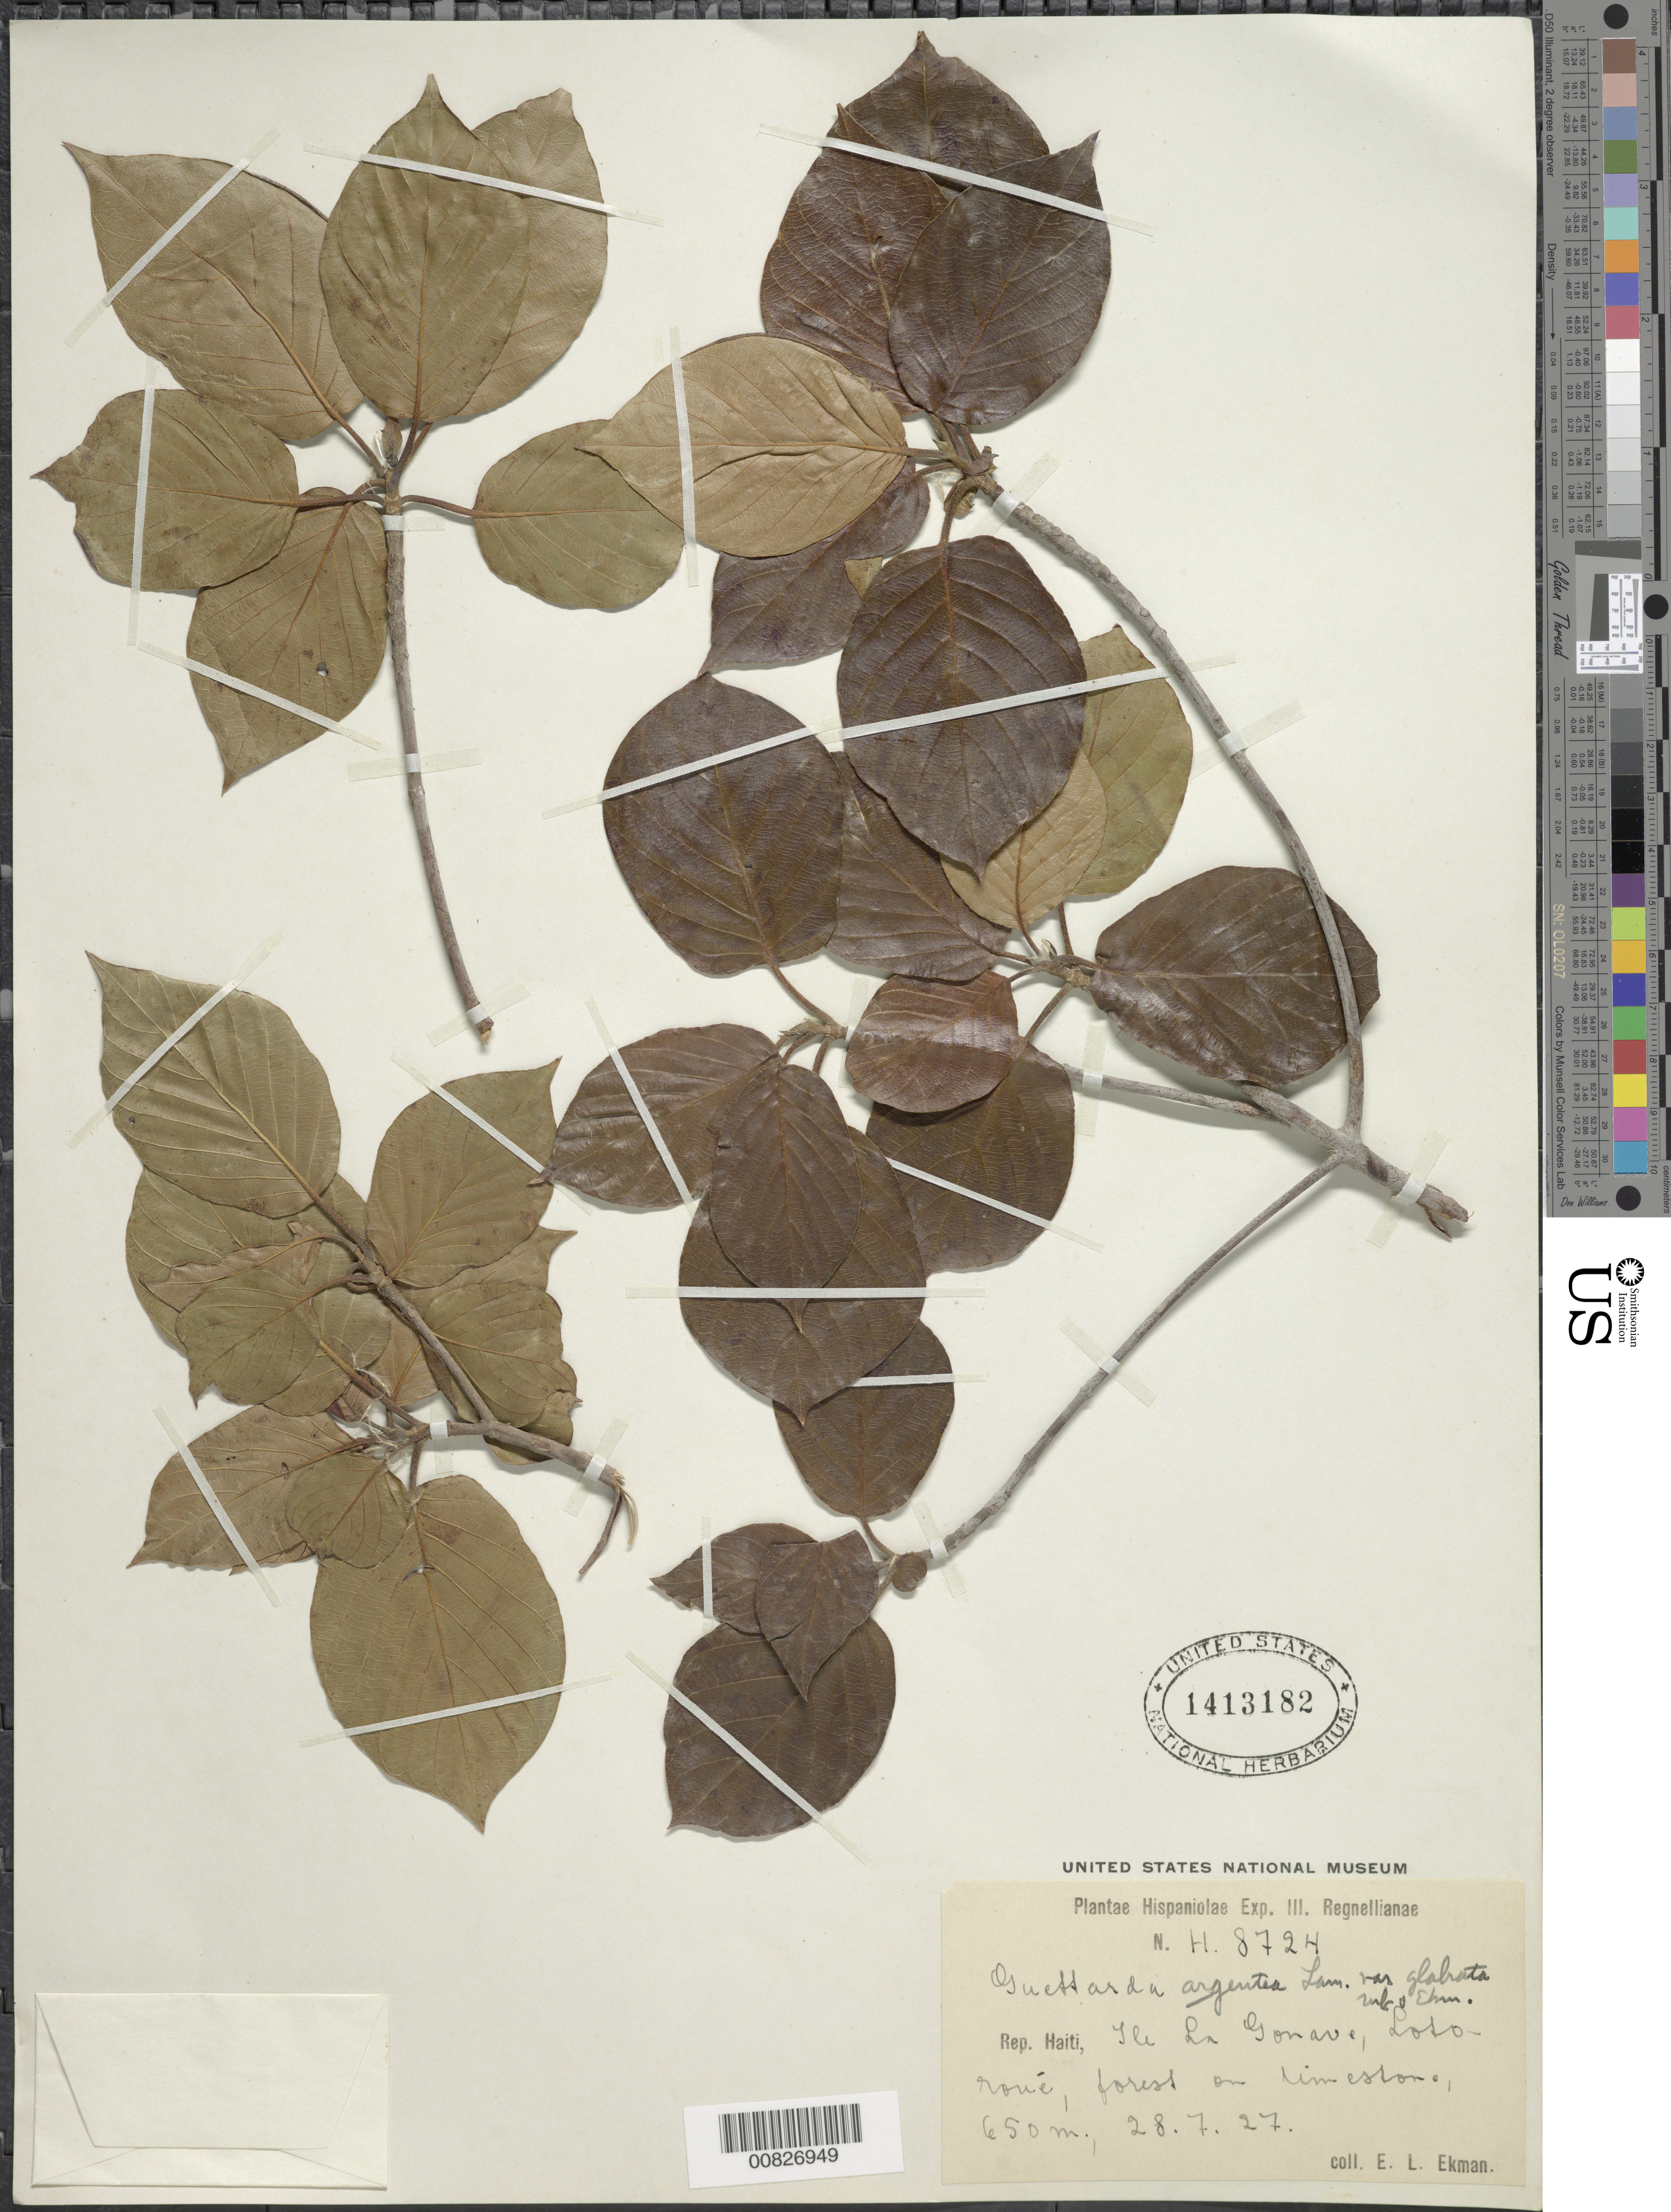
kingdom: Plantae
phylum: Tracheophyta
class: Magnoliopsida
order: Gentianales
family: Rubiaceae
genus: Guettarda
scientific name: Guettarda argentea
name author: Lam.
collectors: E. L. Ekman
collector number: H 8724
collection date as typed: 28 Jul 1927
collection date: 1927-07-28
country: Haiti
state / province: Ouest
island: Île de la Gonâve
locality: Lotoroué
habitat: In forest on limestone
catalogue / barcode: US 1413182